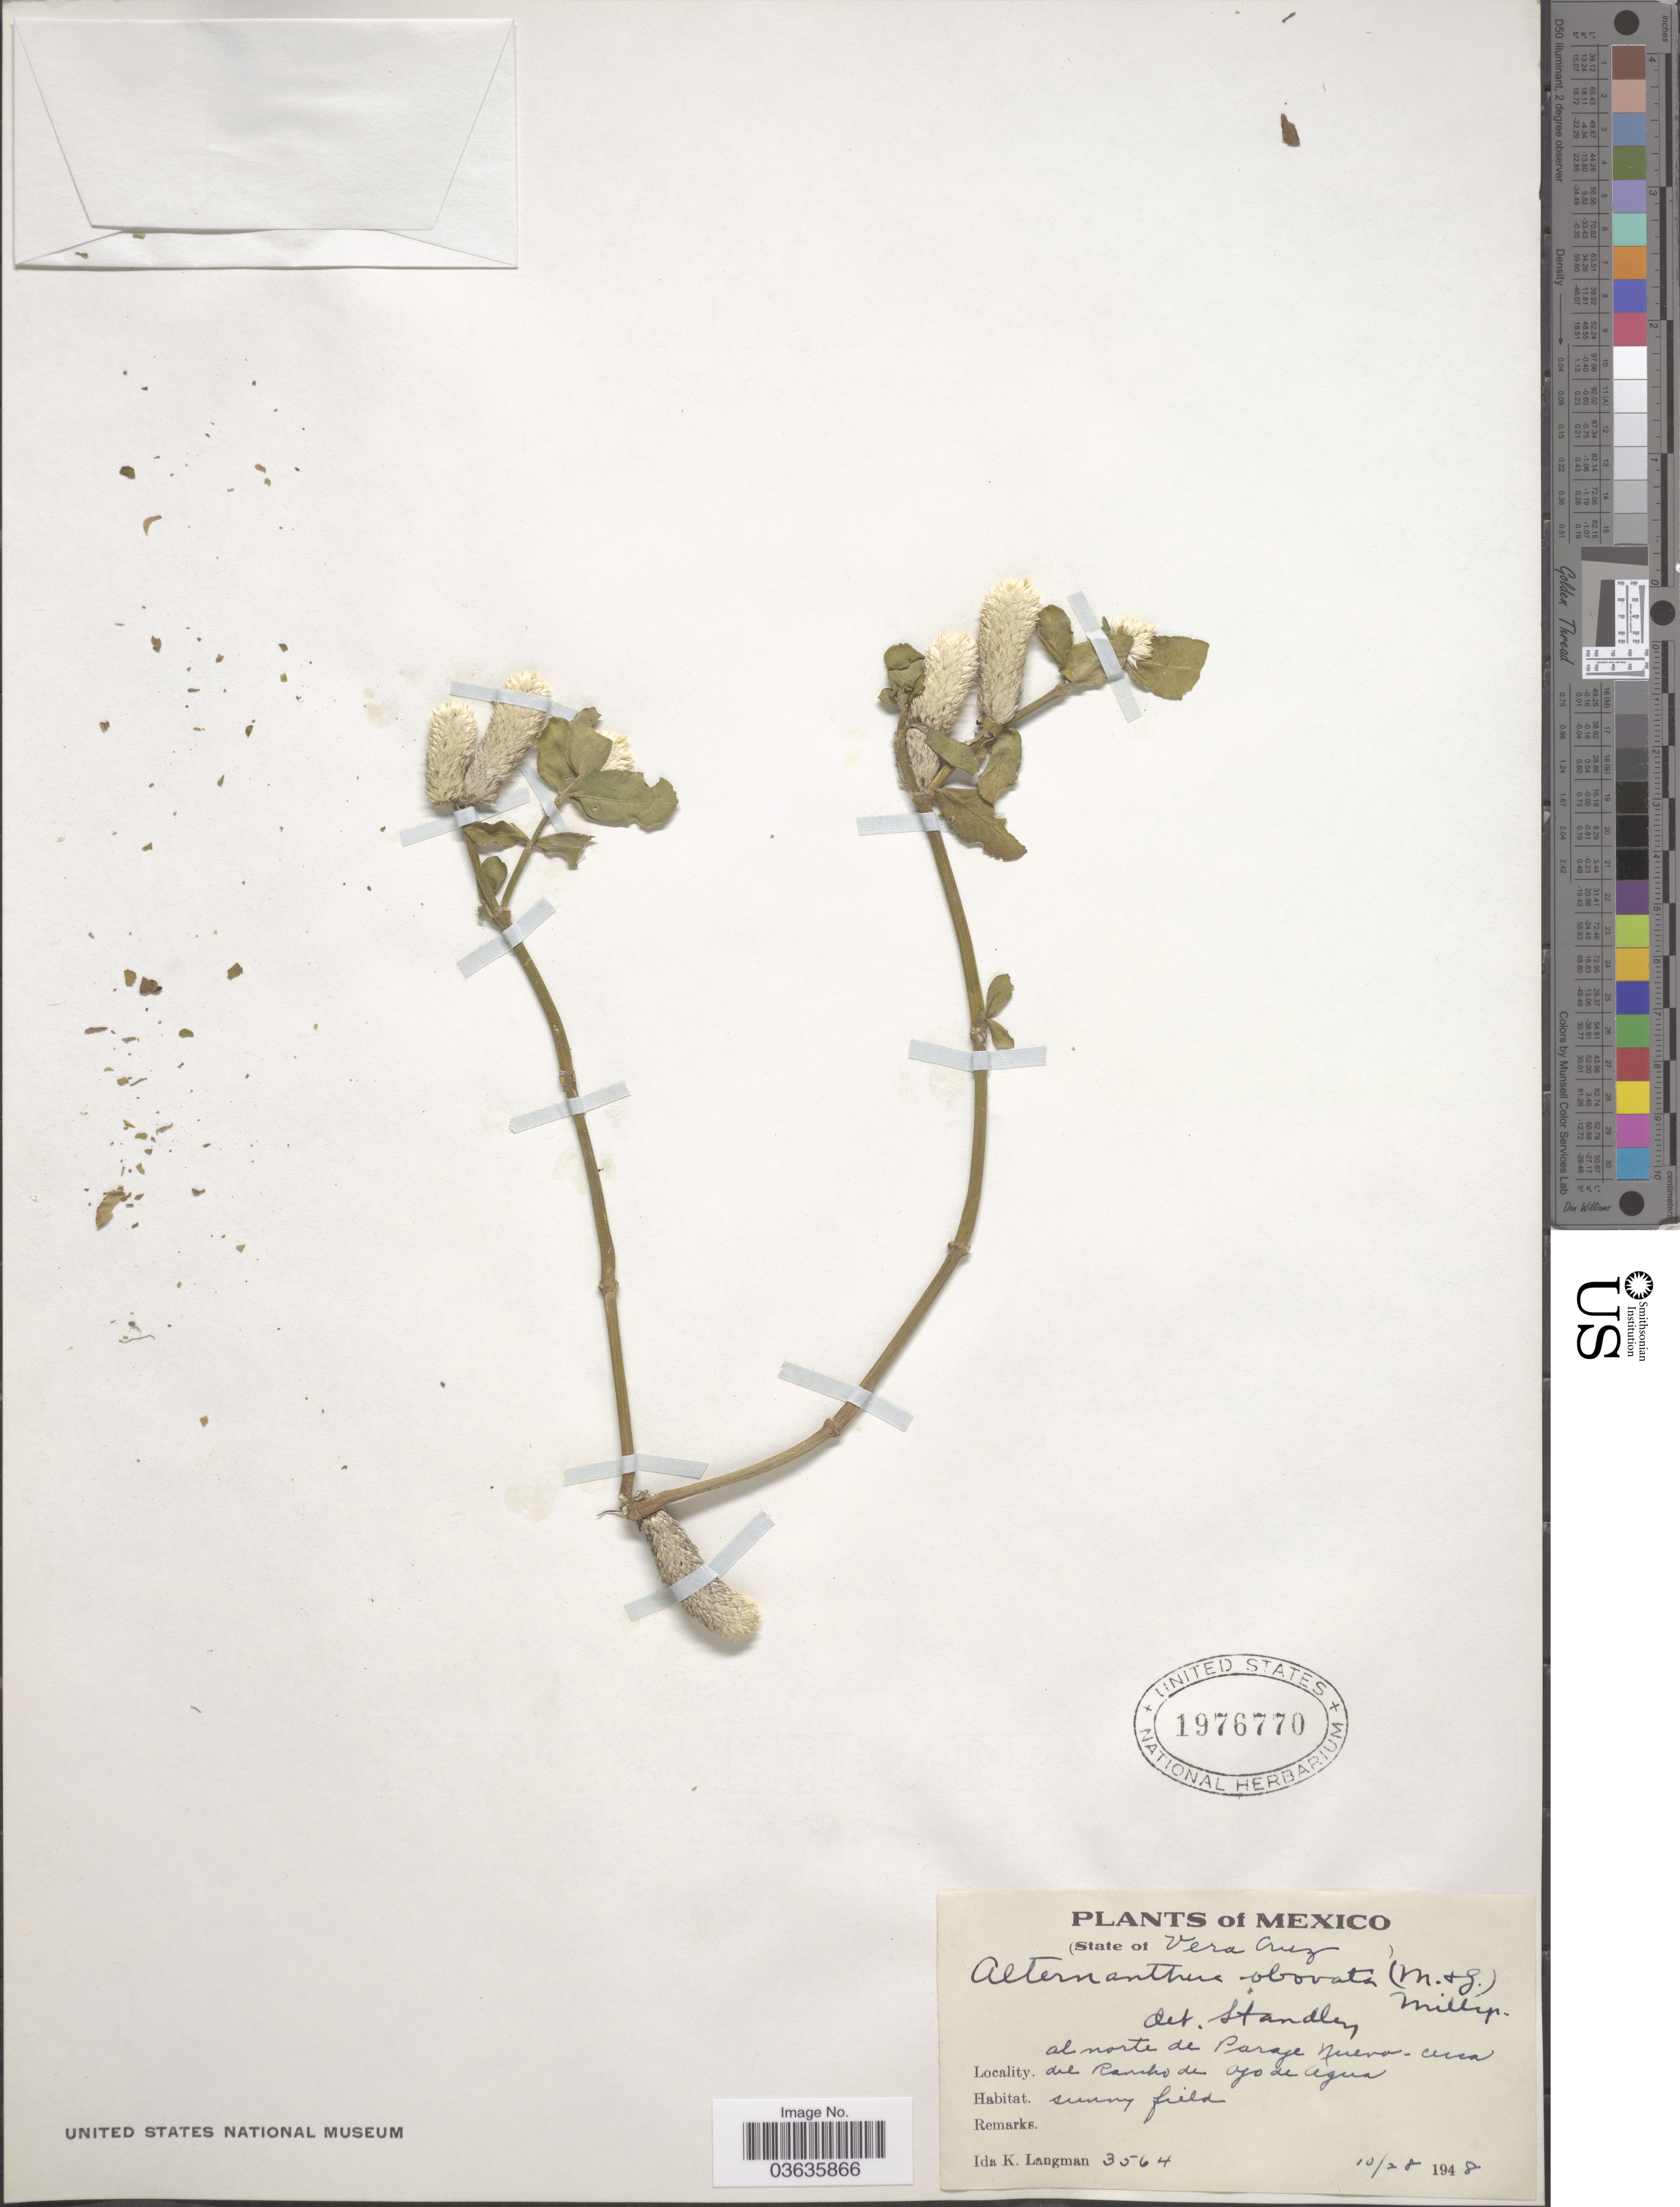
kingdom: Plantae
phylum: Tracheophyta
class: Magnoliopsida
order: Caryophyllales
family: Amaranthaceae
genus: Alternanthera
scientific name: Alternanthera obovata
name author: (M. Martens) Millsp.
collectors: I. K. Langman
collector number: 3564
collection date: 1948-10-28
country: Mexico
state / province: Veracruz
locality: State of Vera Cruz. Al norte de Paraje Nuevo- cerca del Rancho de Ojo de Agua.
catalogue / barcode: US 1976770